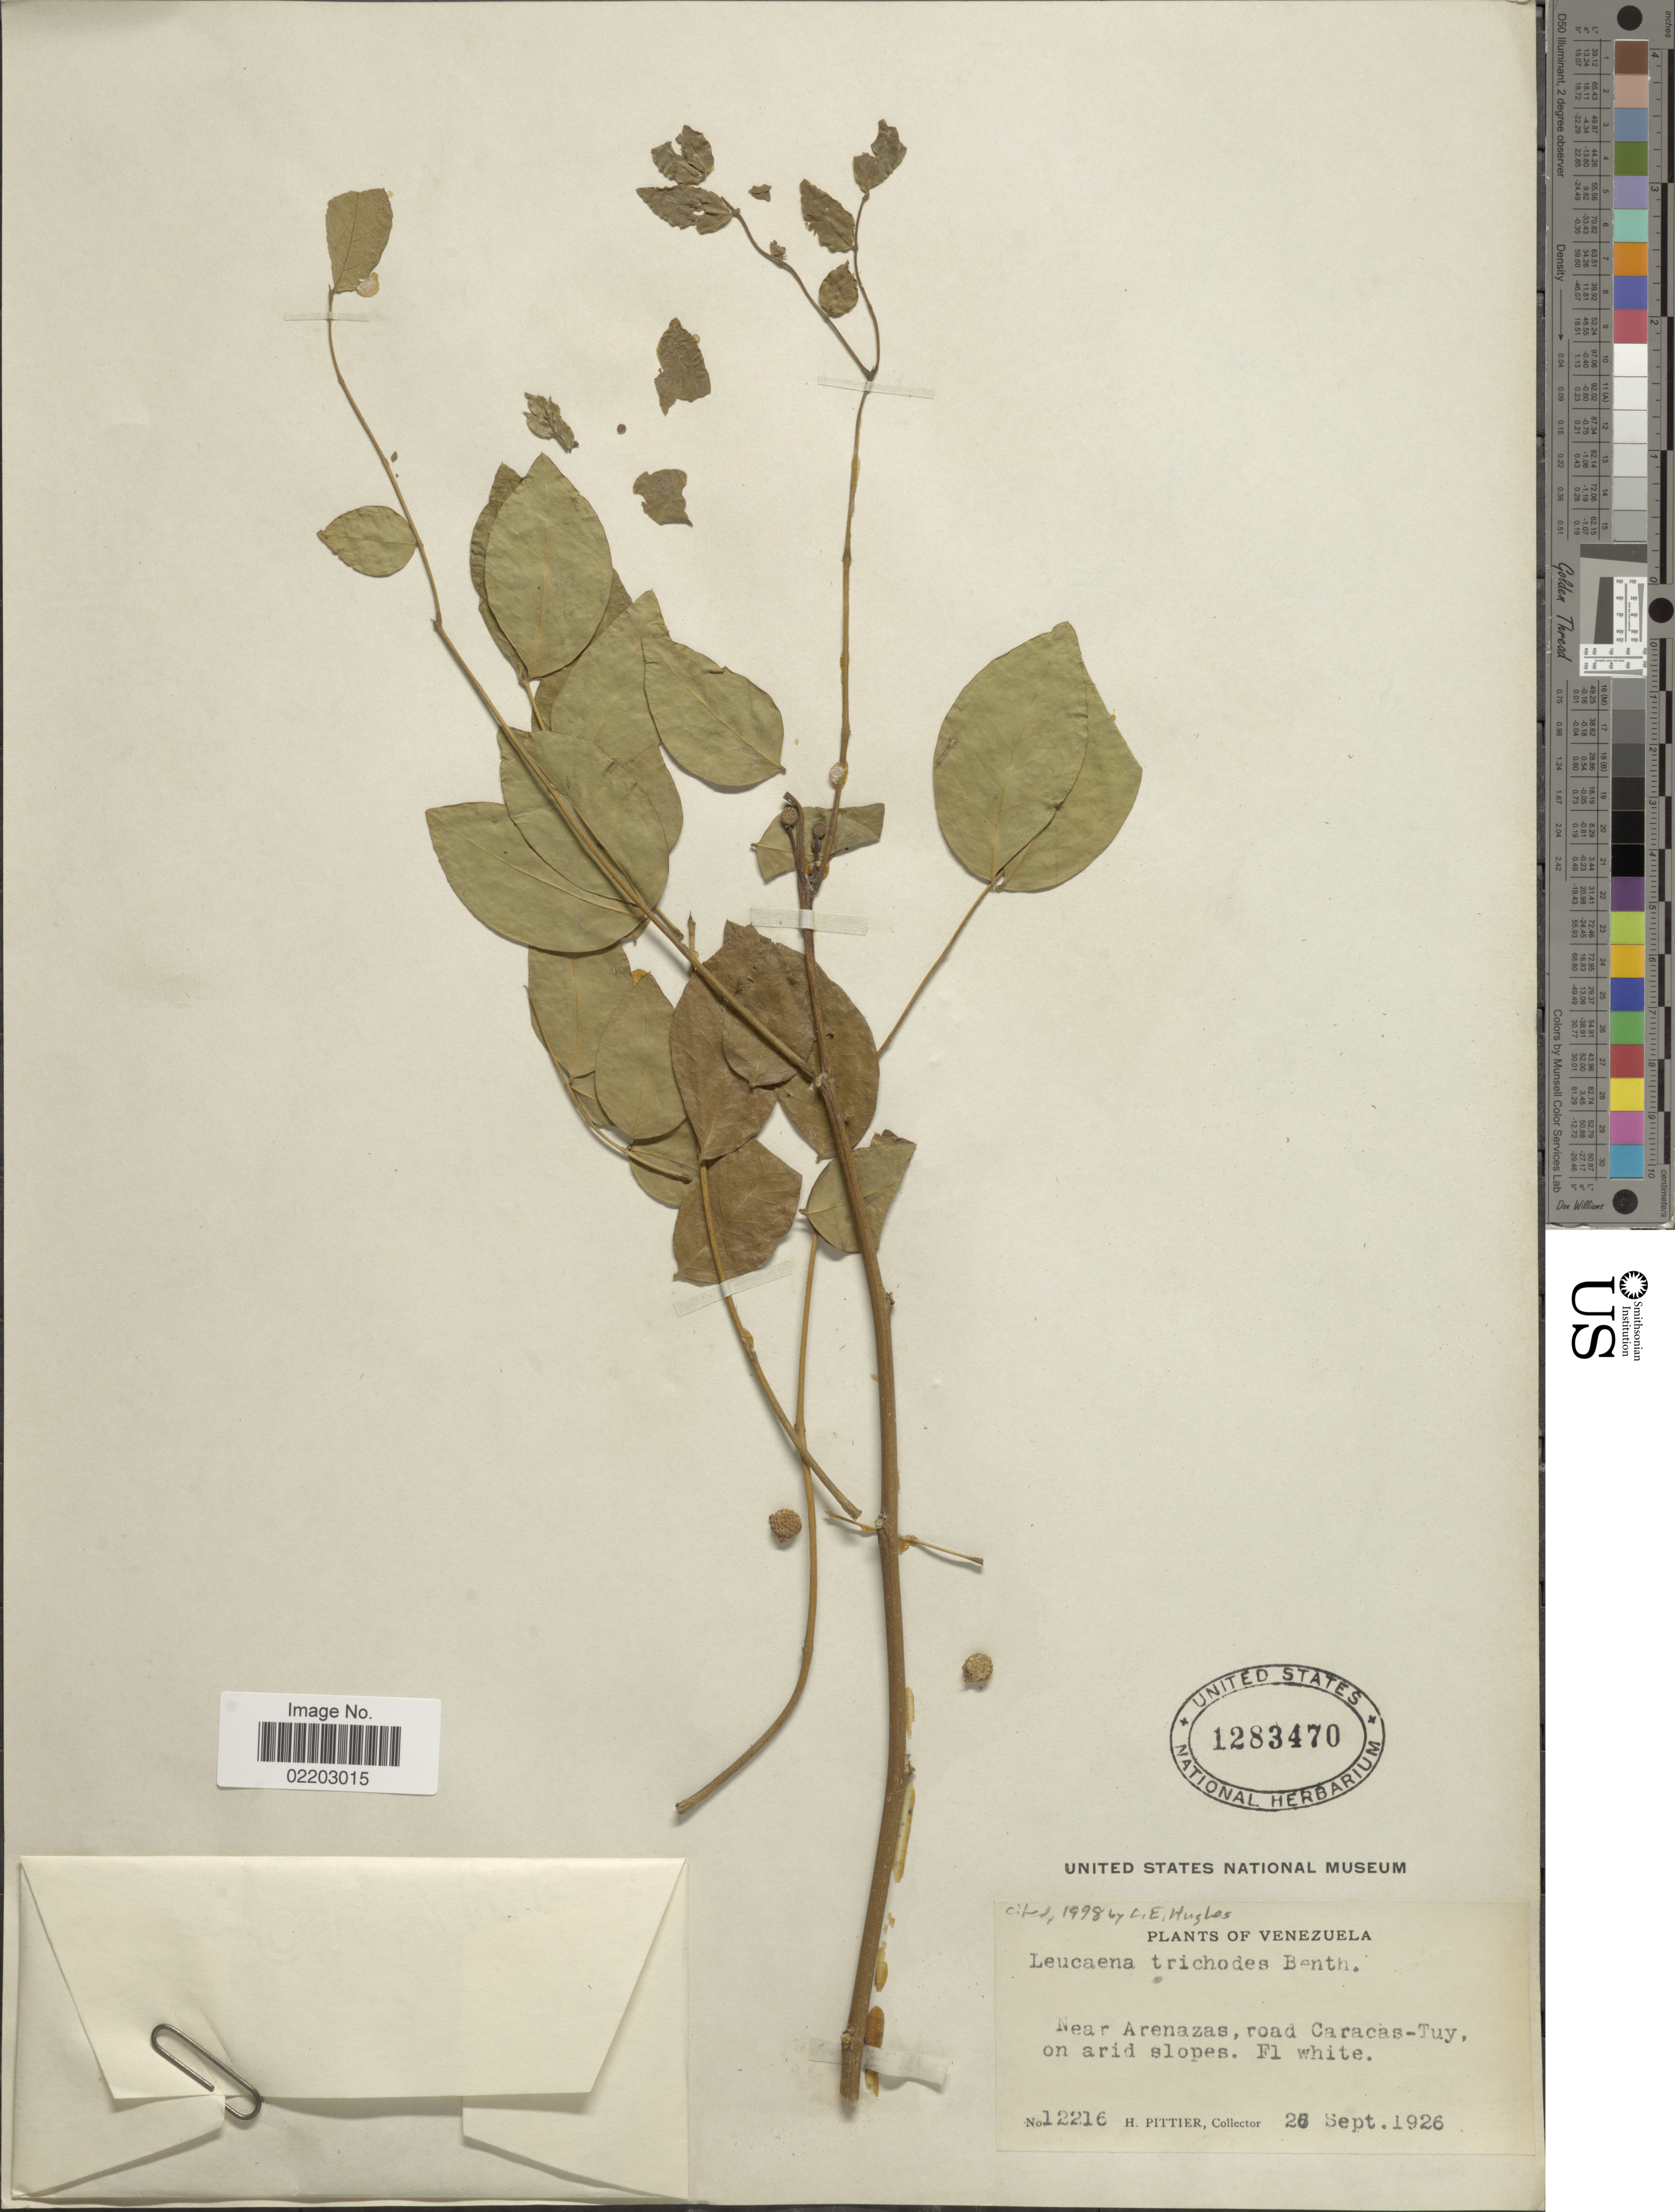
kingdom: Plantae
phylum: Tracheophyta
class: Magnoliopsida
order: Fabales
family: Fabaceae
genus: Leucaena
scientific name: Leucaena trichodes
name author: (Jacq.) Benth.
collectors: H. F. Pittier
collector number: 12216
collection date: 1926-09-26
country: Venezuela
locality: Venezuela. Near Arenazas, road, Caracas - Tuy on arid slopes.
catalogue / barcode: US 1283470